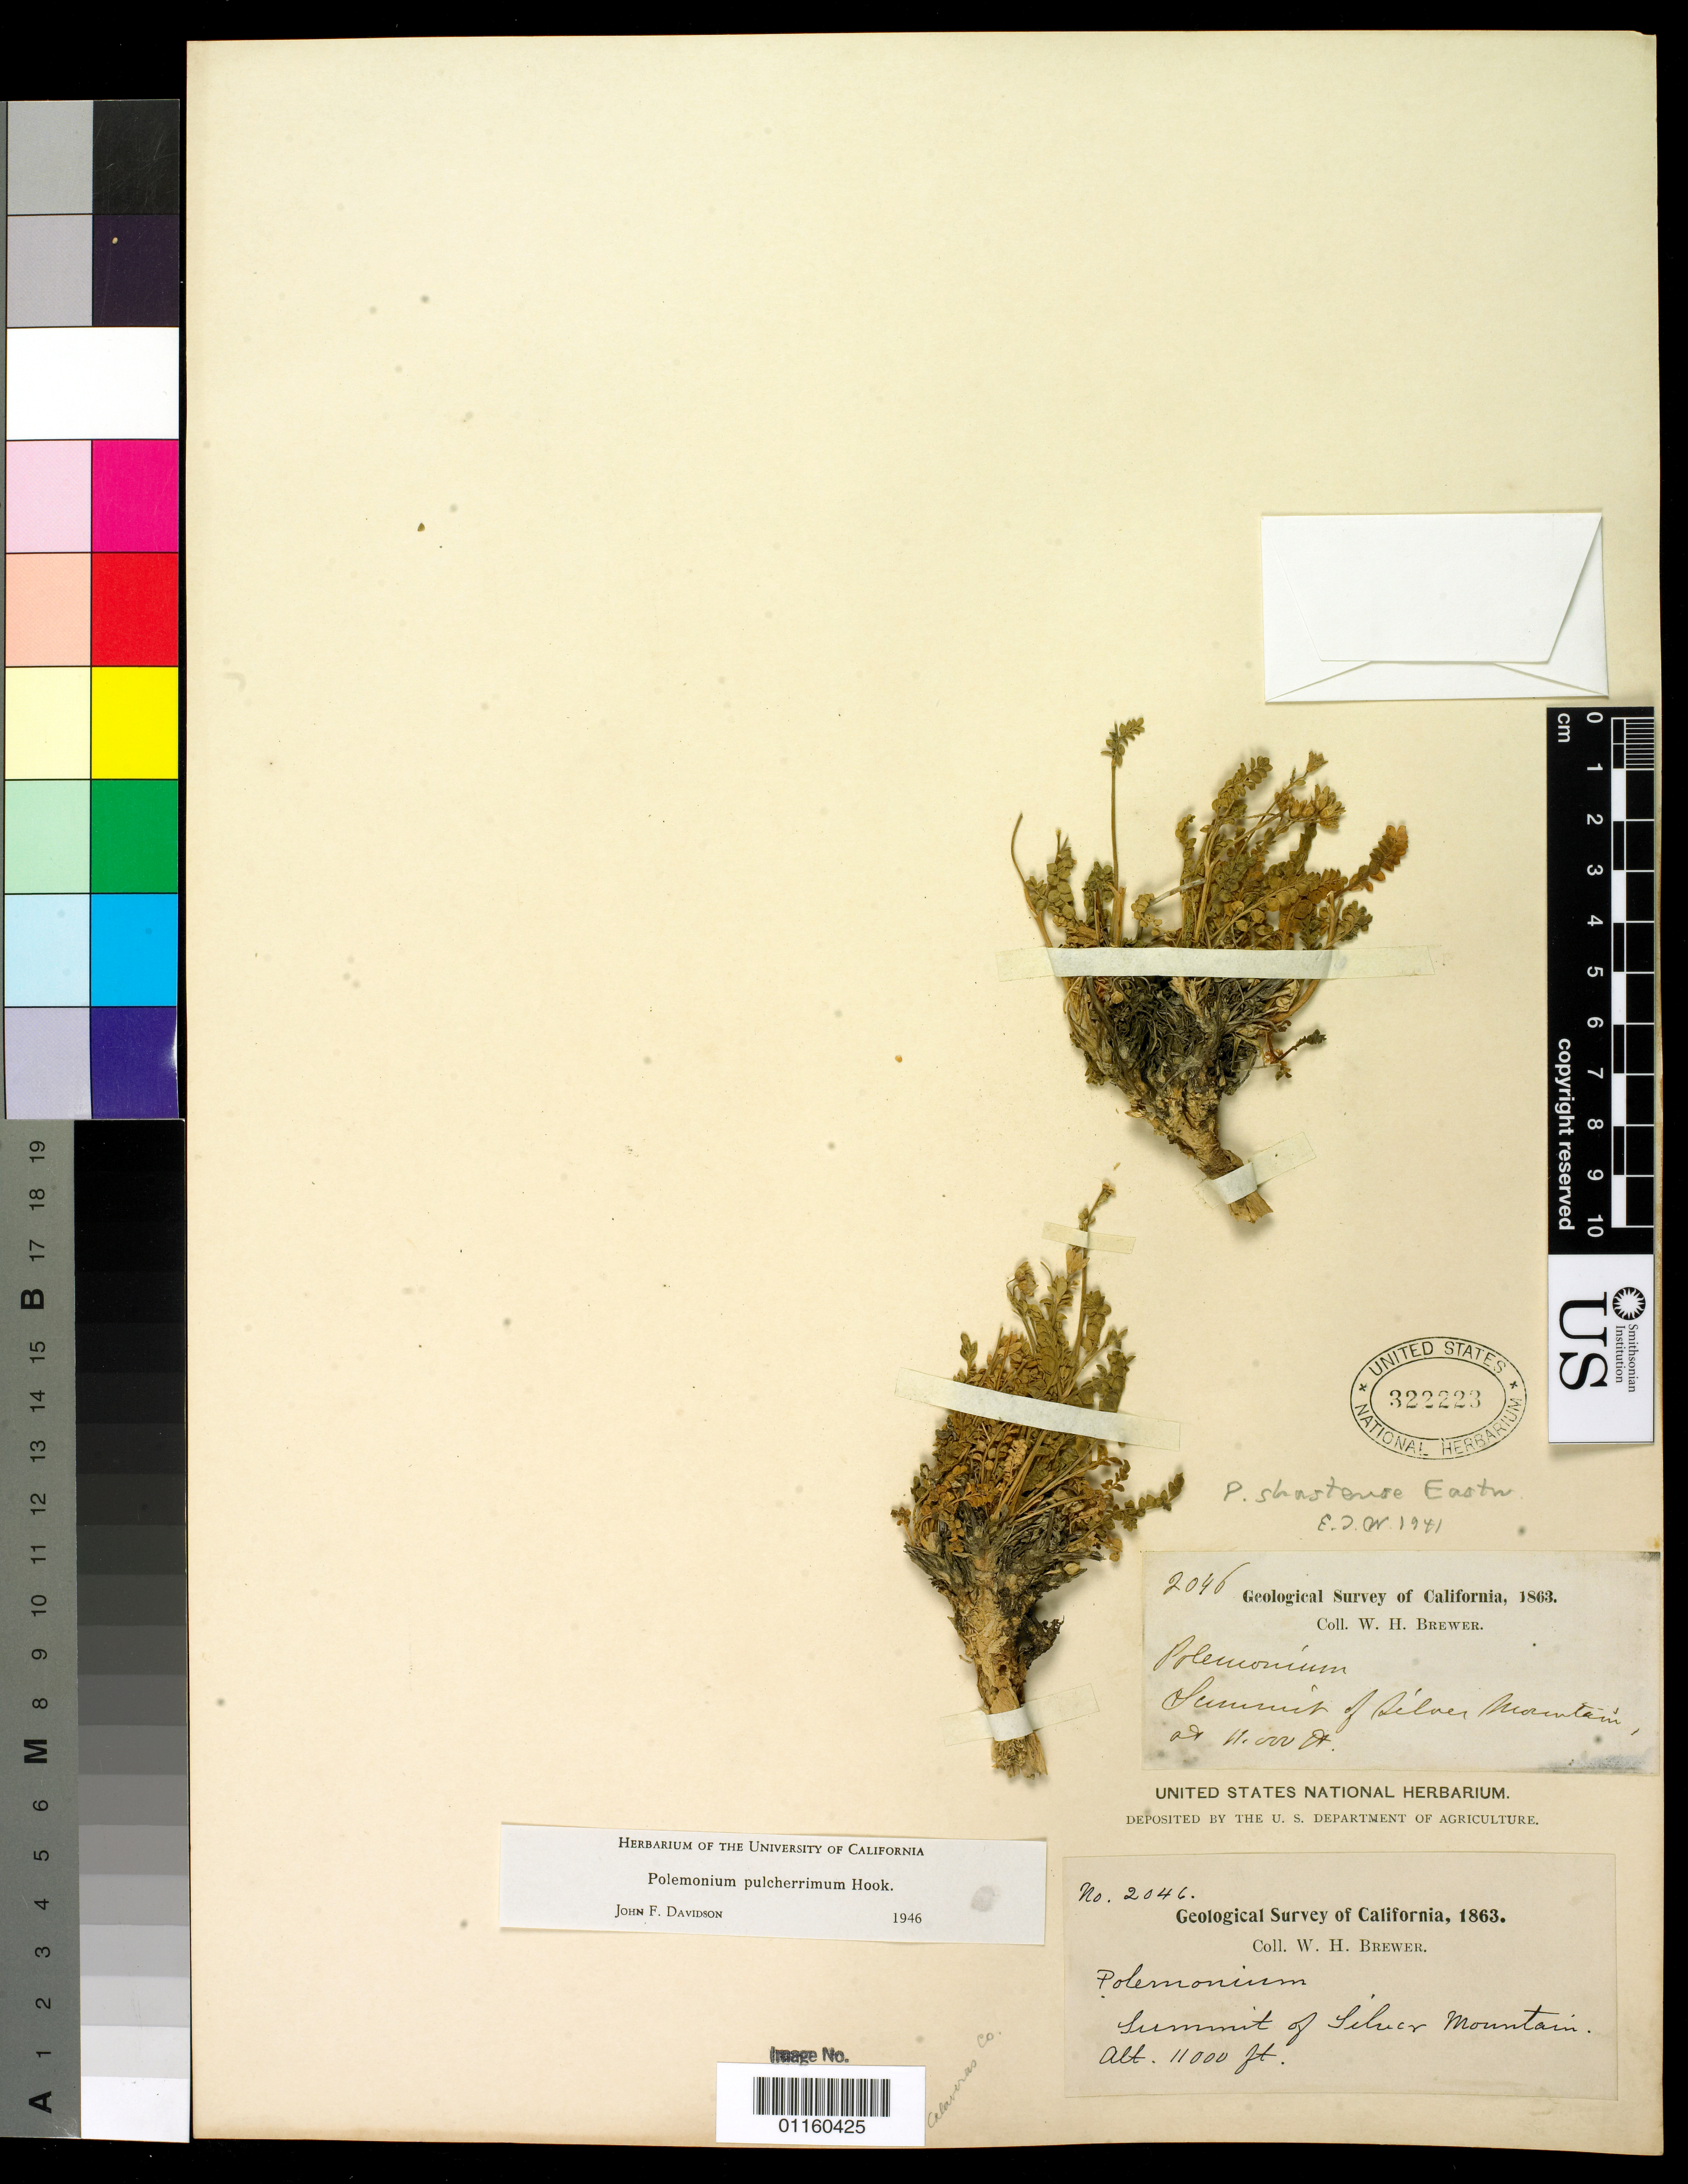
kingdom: Plantae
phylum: Tracheophyta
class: Magnoliopsida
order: Ericales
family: Polemoniaceae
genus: Polemonium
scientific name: Polemonium pulcherrimum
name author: Hook.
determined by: Davidson, J. F.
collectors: W. H. Brewer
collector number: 2046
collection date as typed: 1863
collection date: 1863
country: United States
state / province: California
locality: Summit of Silver Mountain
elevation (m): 3353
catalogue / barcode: US 322223